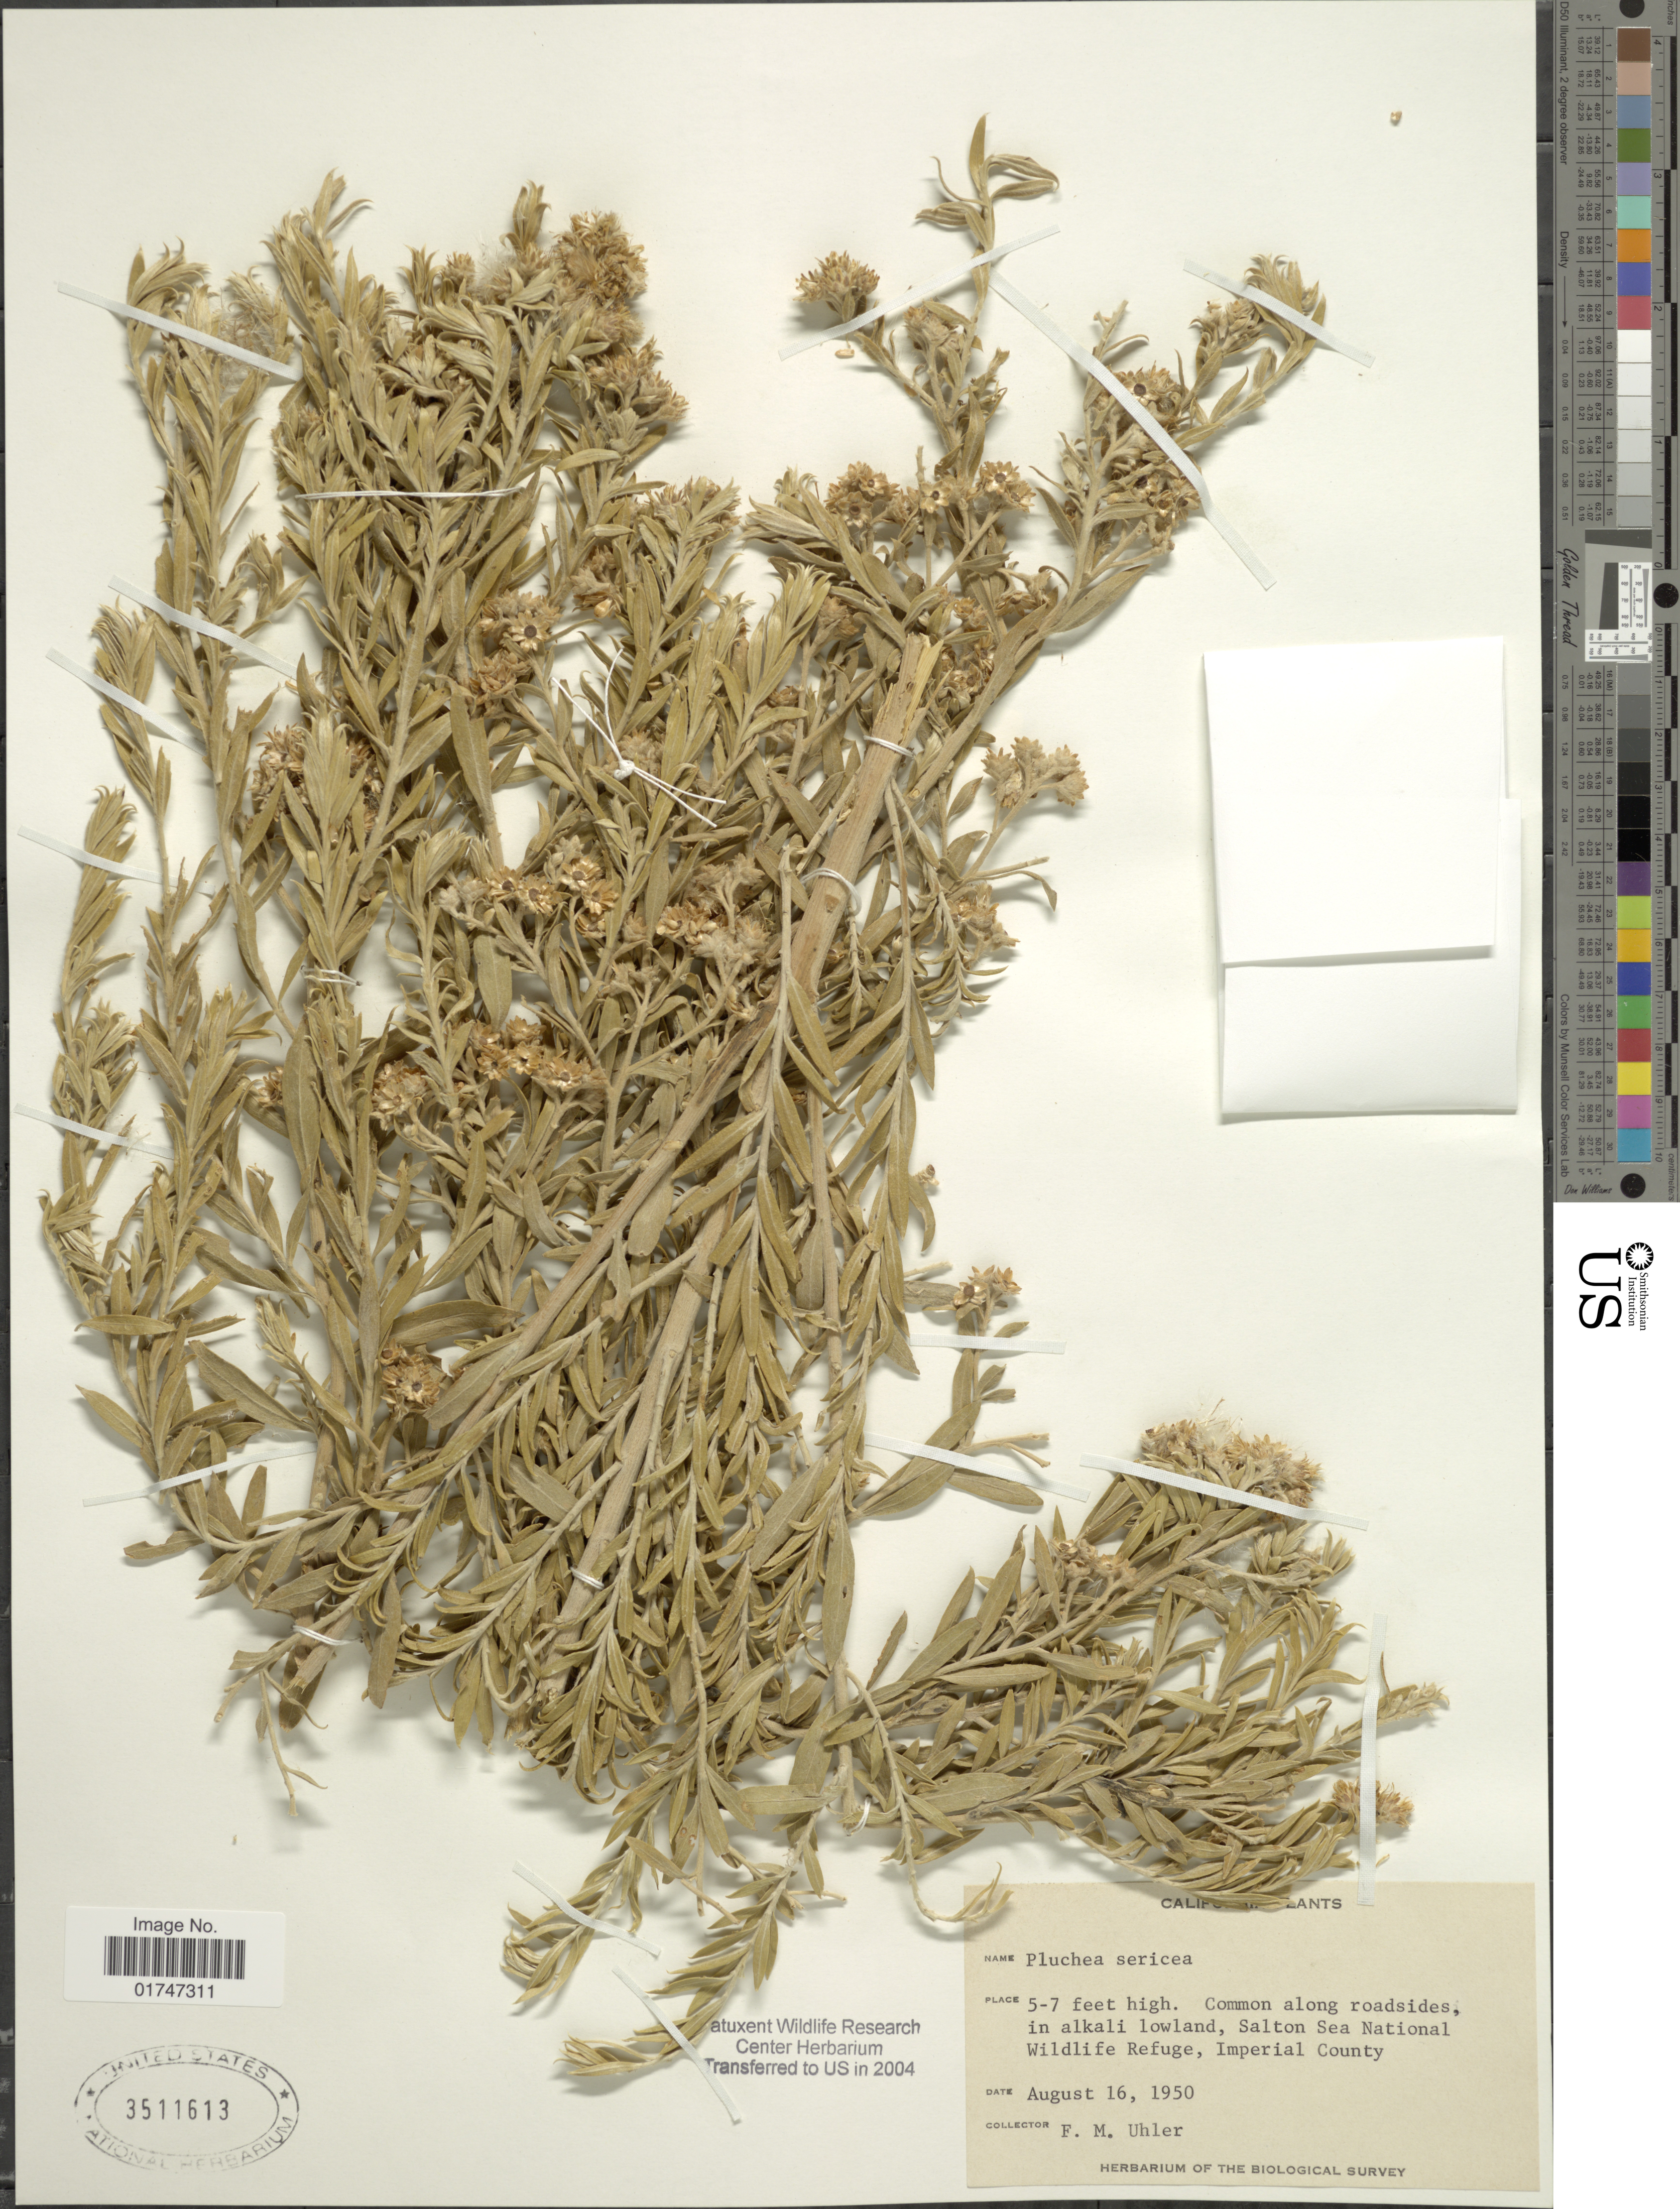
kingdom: Plantae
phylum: Tracheophyta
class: Magnoliopsida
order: Asterales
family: Asteraceae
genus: Pluchea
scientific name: Pluchea sericea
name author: (Nutt.) Coville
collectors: F. M. Uhler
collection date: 1950-08-16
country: United States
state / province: California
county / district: Imperial Co.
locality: Salton Sea National Wildlife Refuge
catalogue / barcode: US 3511613